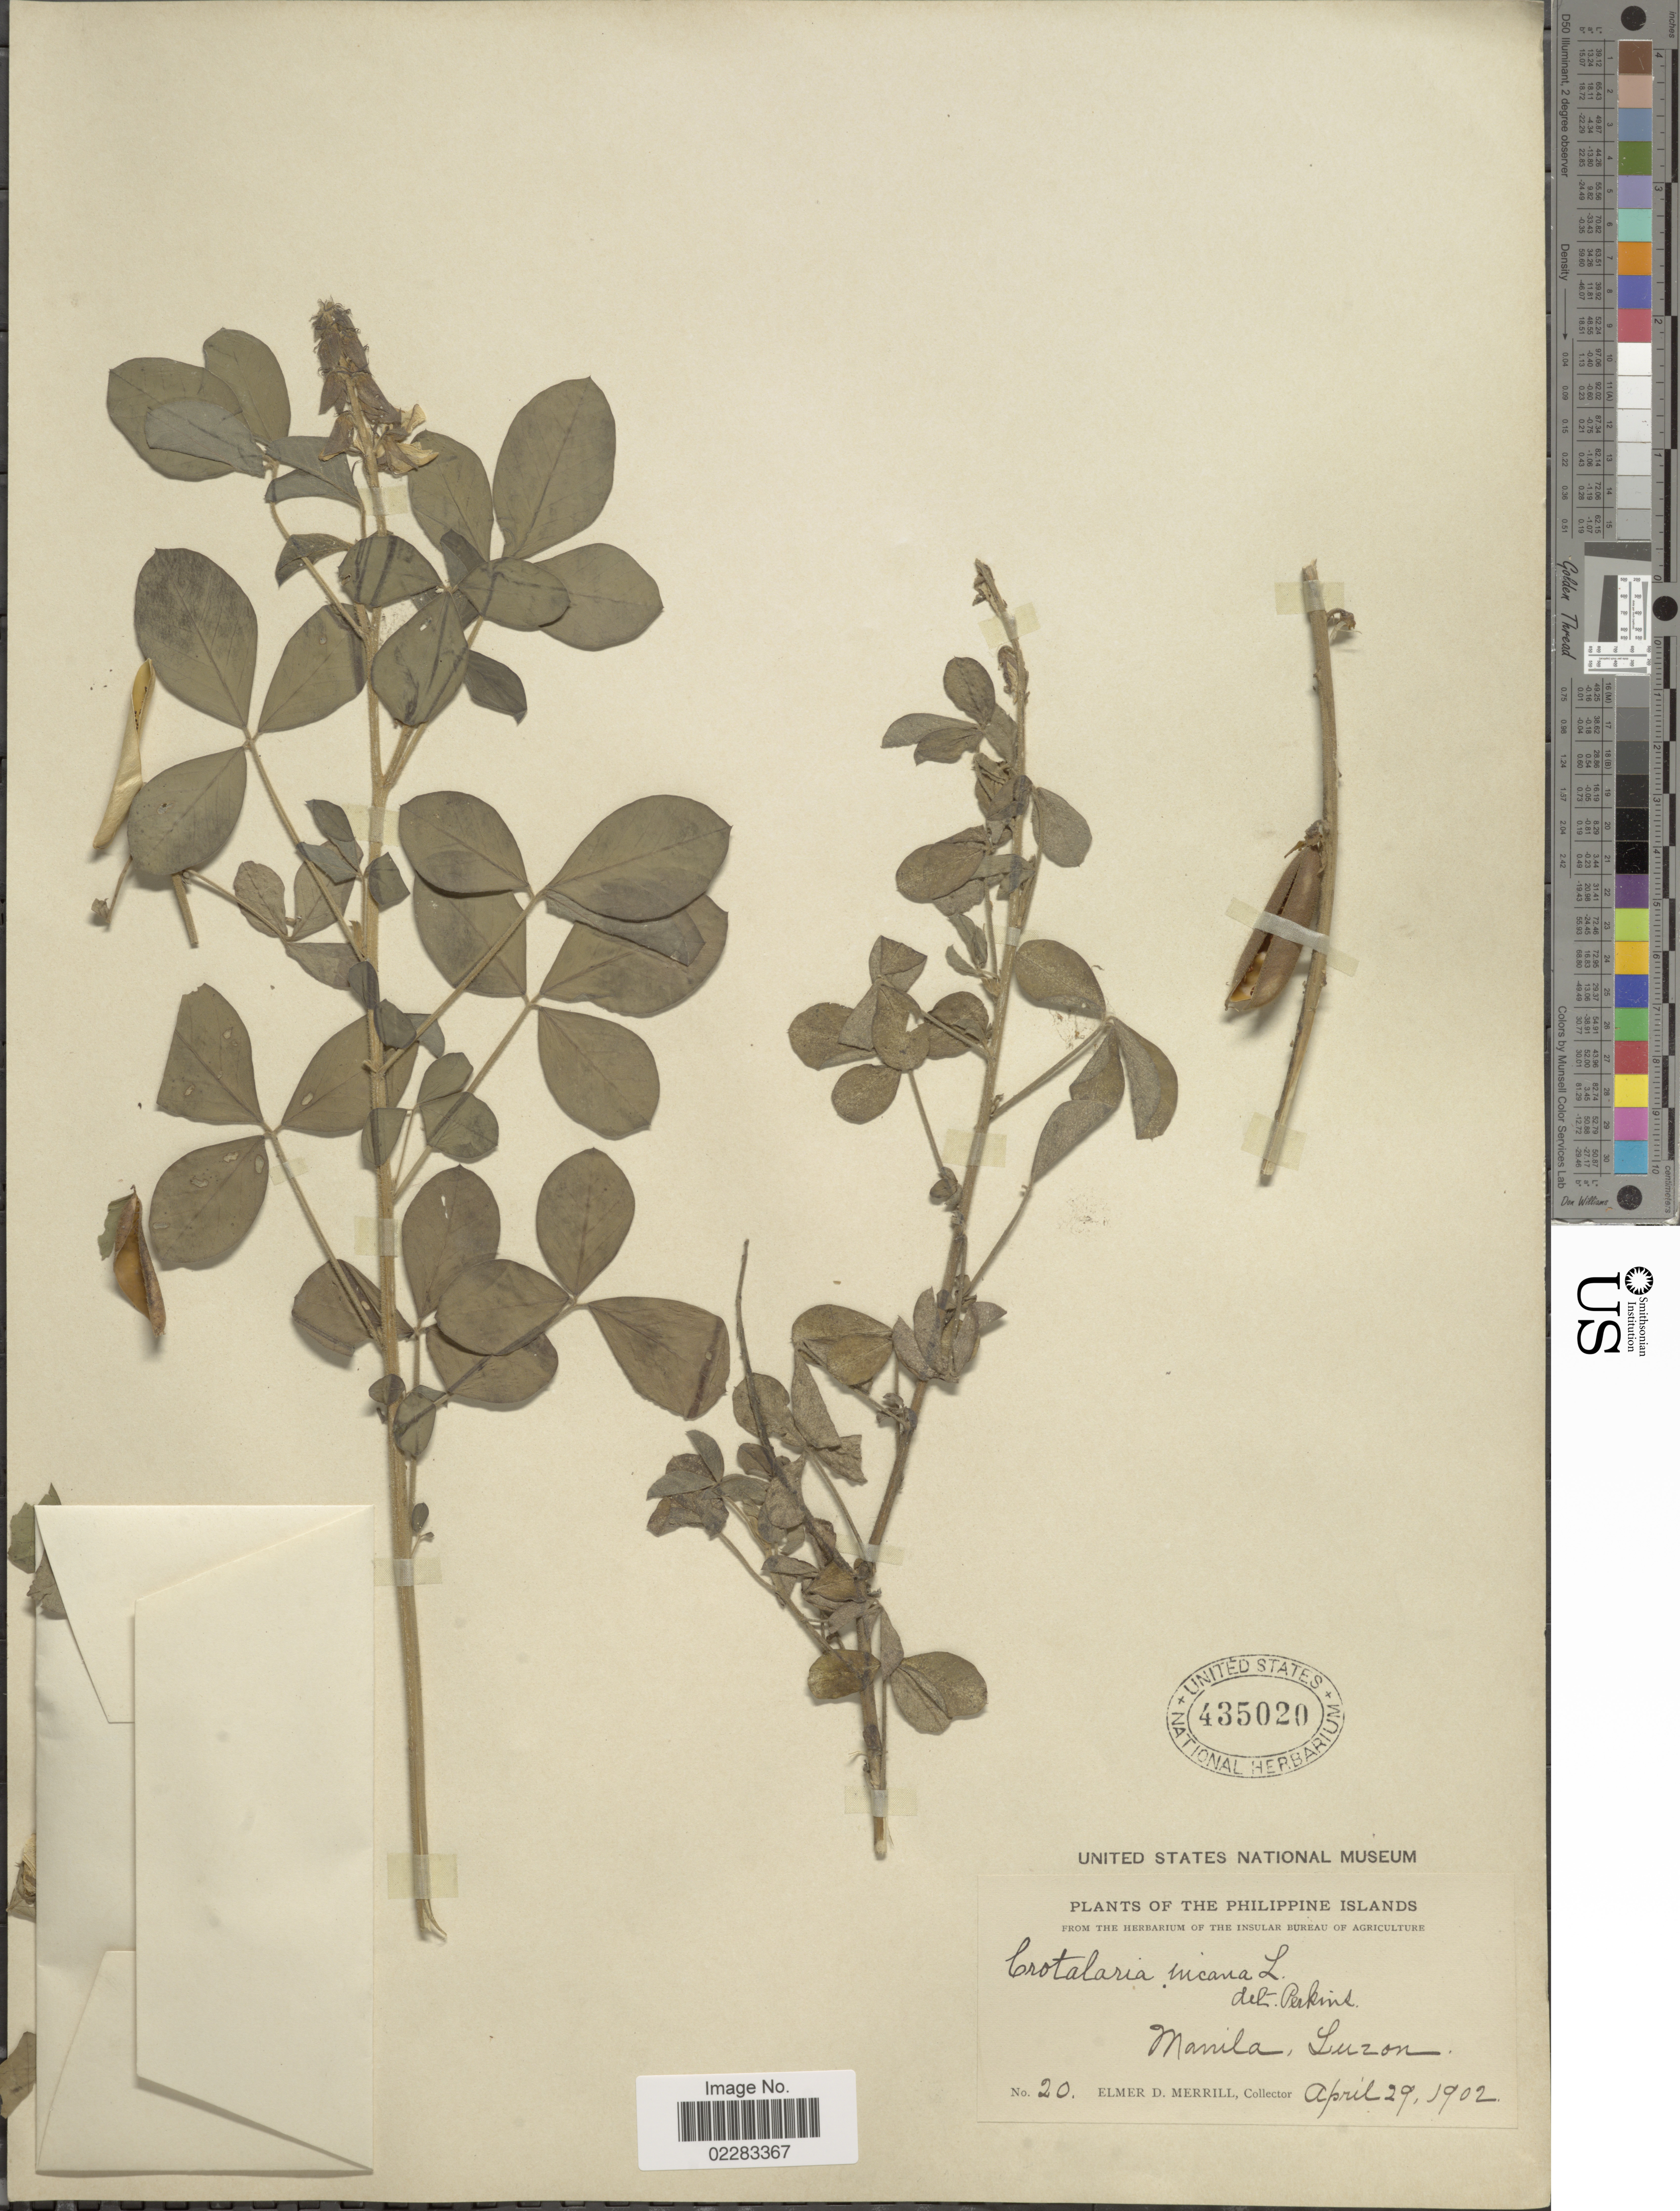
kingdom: Plantae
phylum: Tracheophyta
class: Magnoliopsida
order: Fabales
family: Fabaceae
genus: Crotalaria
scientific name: Crotalaria incana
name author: L.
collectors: E. D. Merrill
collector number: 20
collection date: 1902-04-29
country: Philippines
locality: The Philippine Islands, Manila, Luzon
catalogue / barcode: US 435020